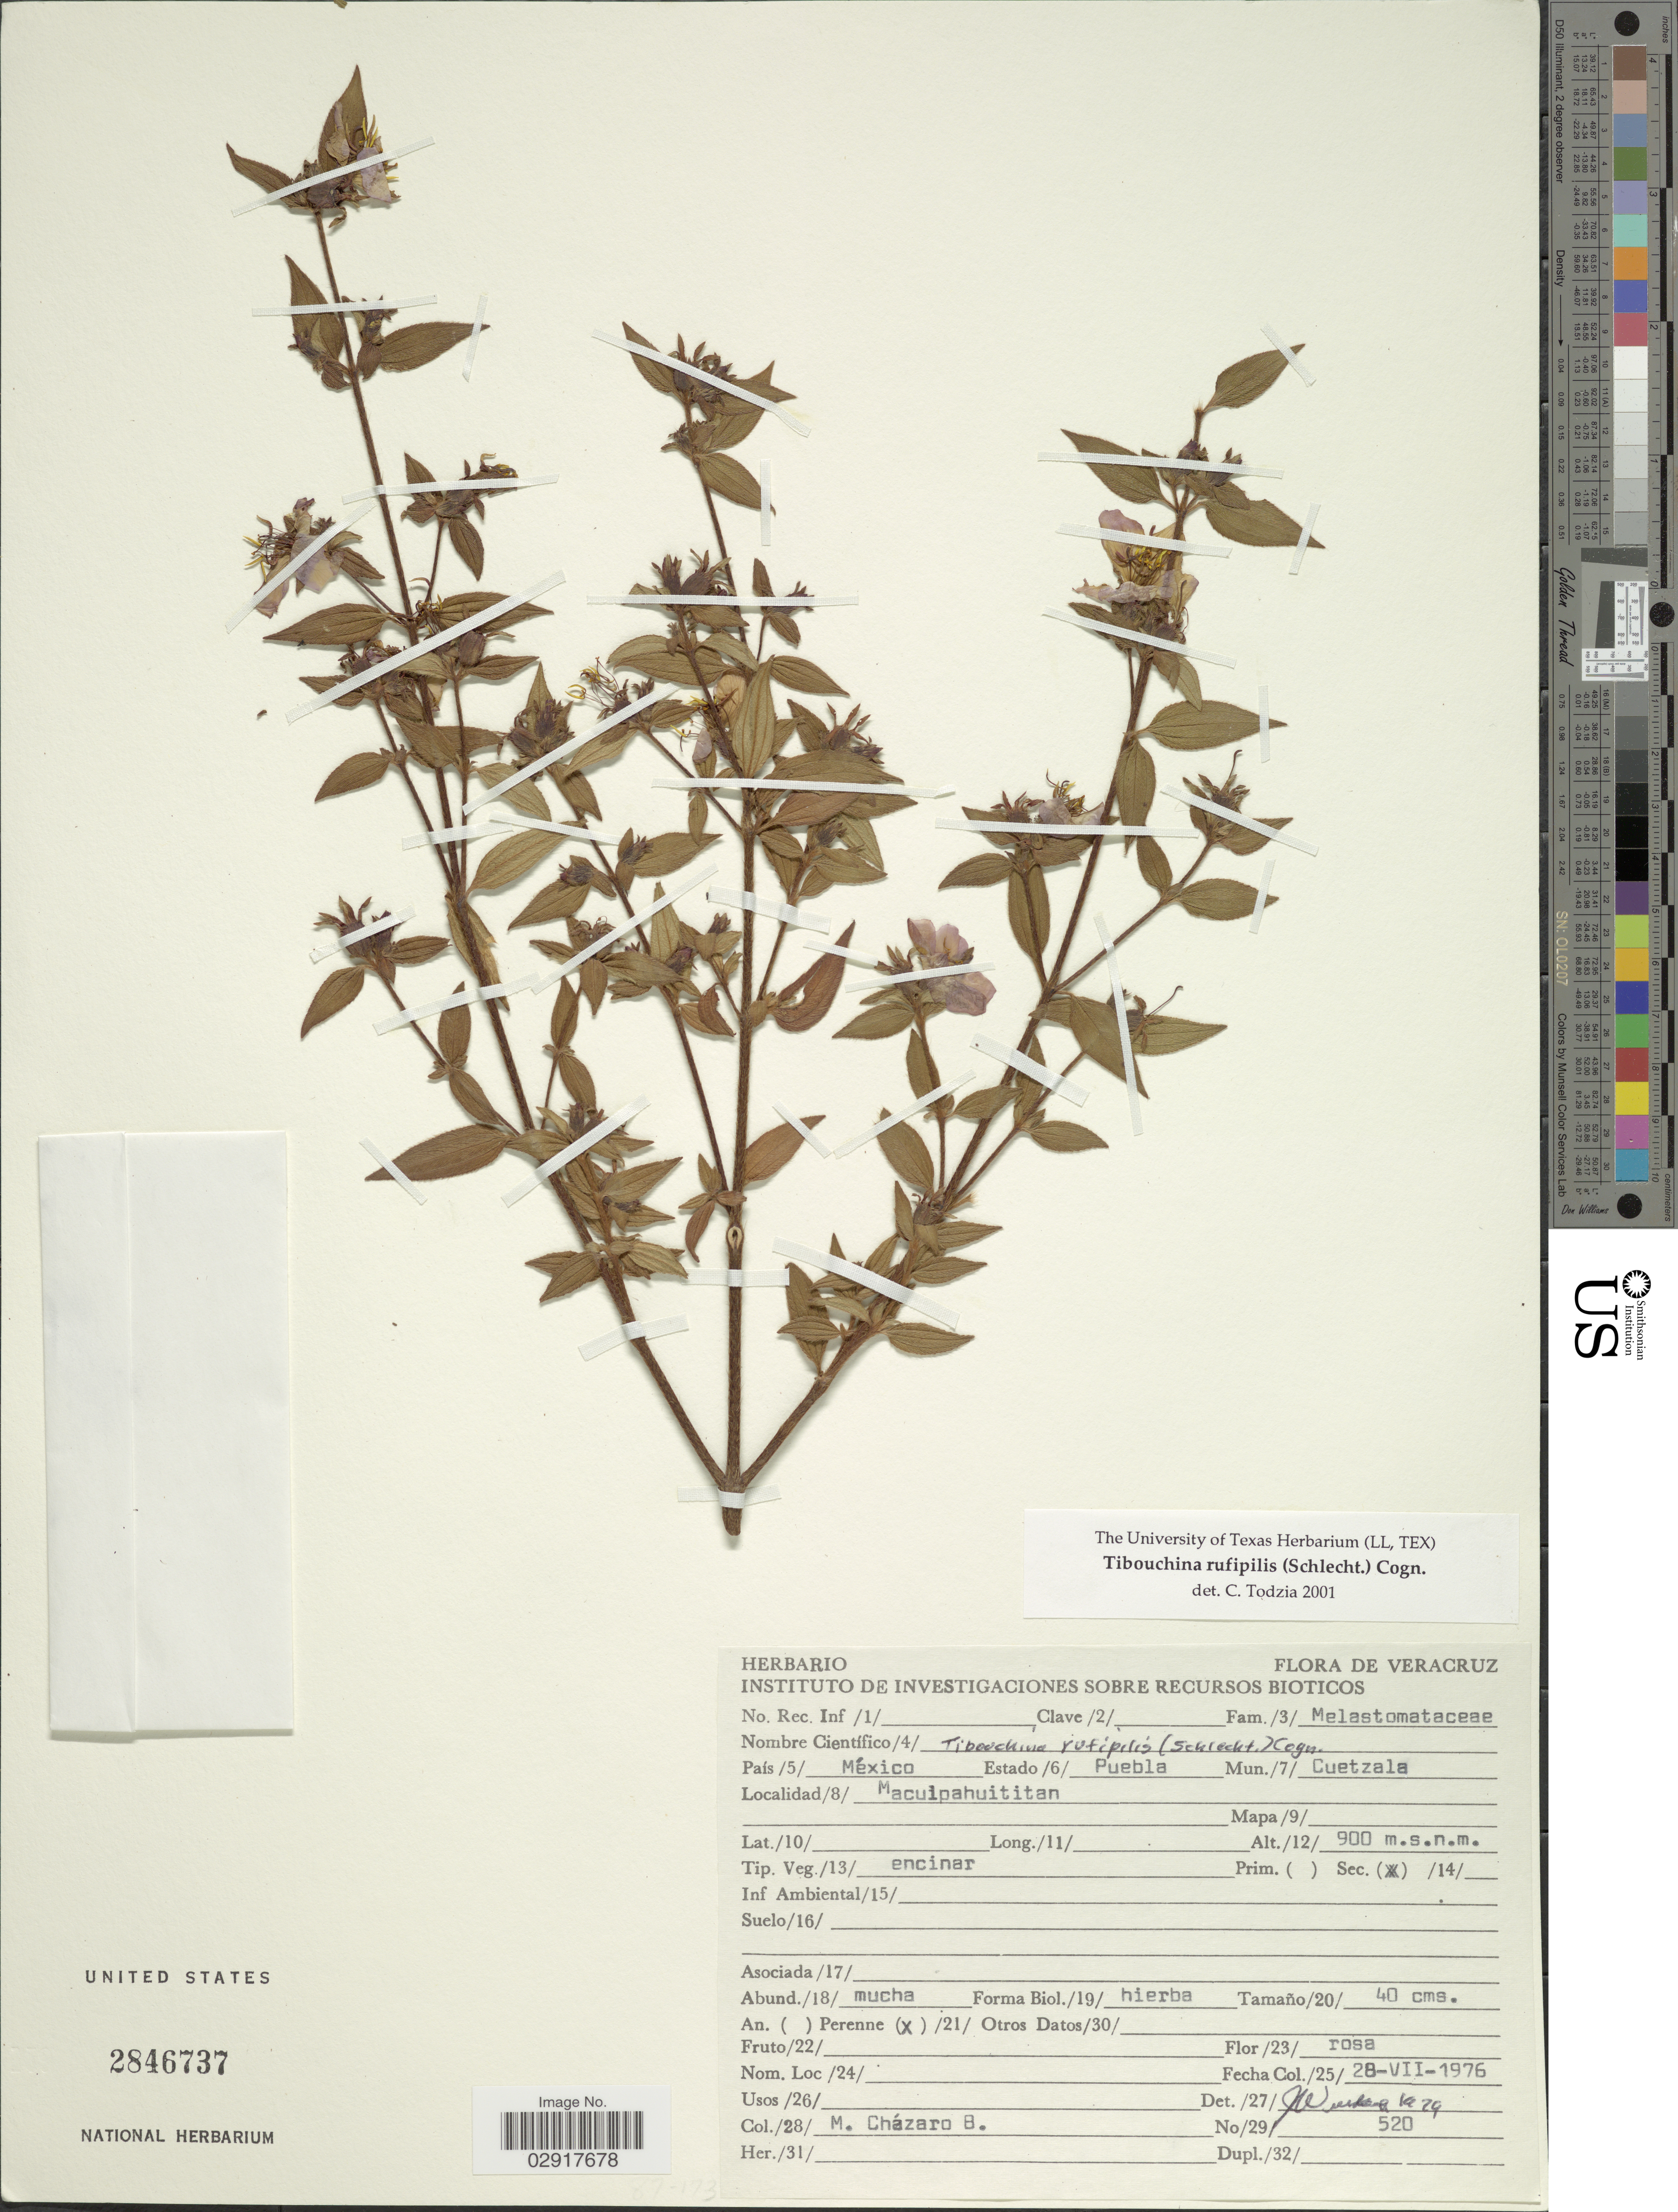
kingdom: Plantae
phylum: Tracheophyta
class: Magnoliopsida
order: Myrtales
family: Melastomataceae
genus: Chaetogastra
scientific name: Chaetogastra rufipilis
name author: (Schltdl.) Walp.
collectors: M. Chazaro B.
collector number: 520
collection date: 1976-07-28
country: Mexico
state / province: Puebla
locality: Veracruz. Estado Puebla. Mun. Cuetzala. Maculpahuititan.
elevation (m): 900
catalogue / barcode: US 2846737